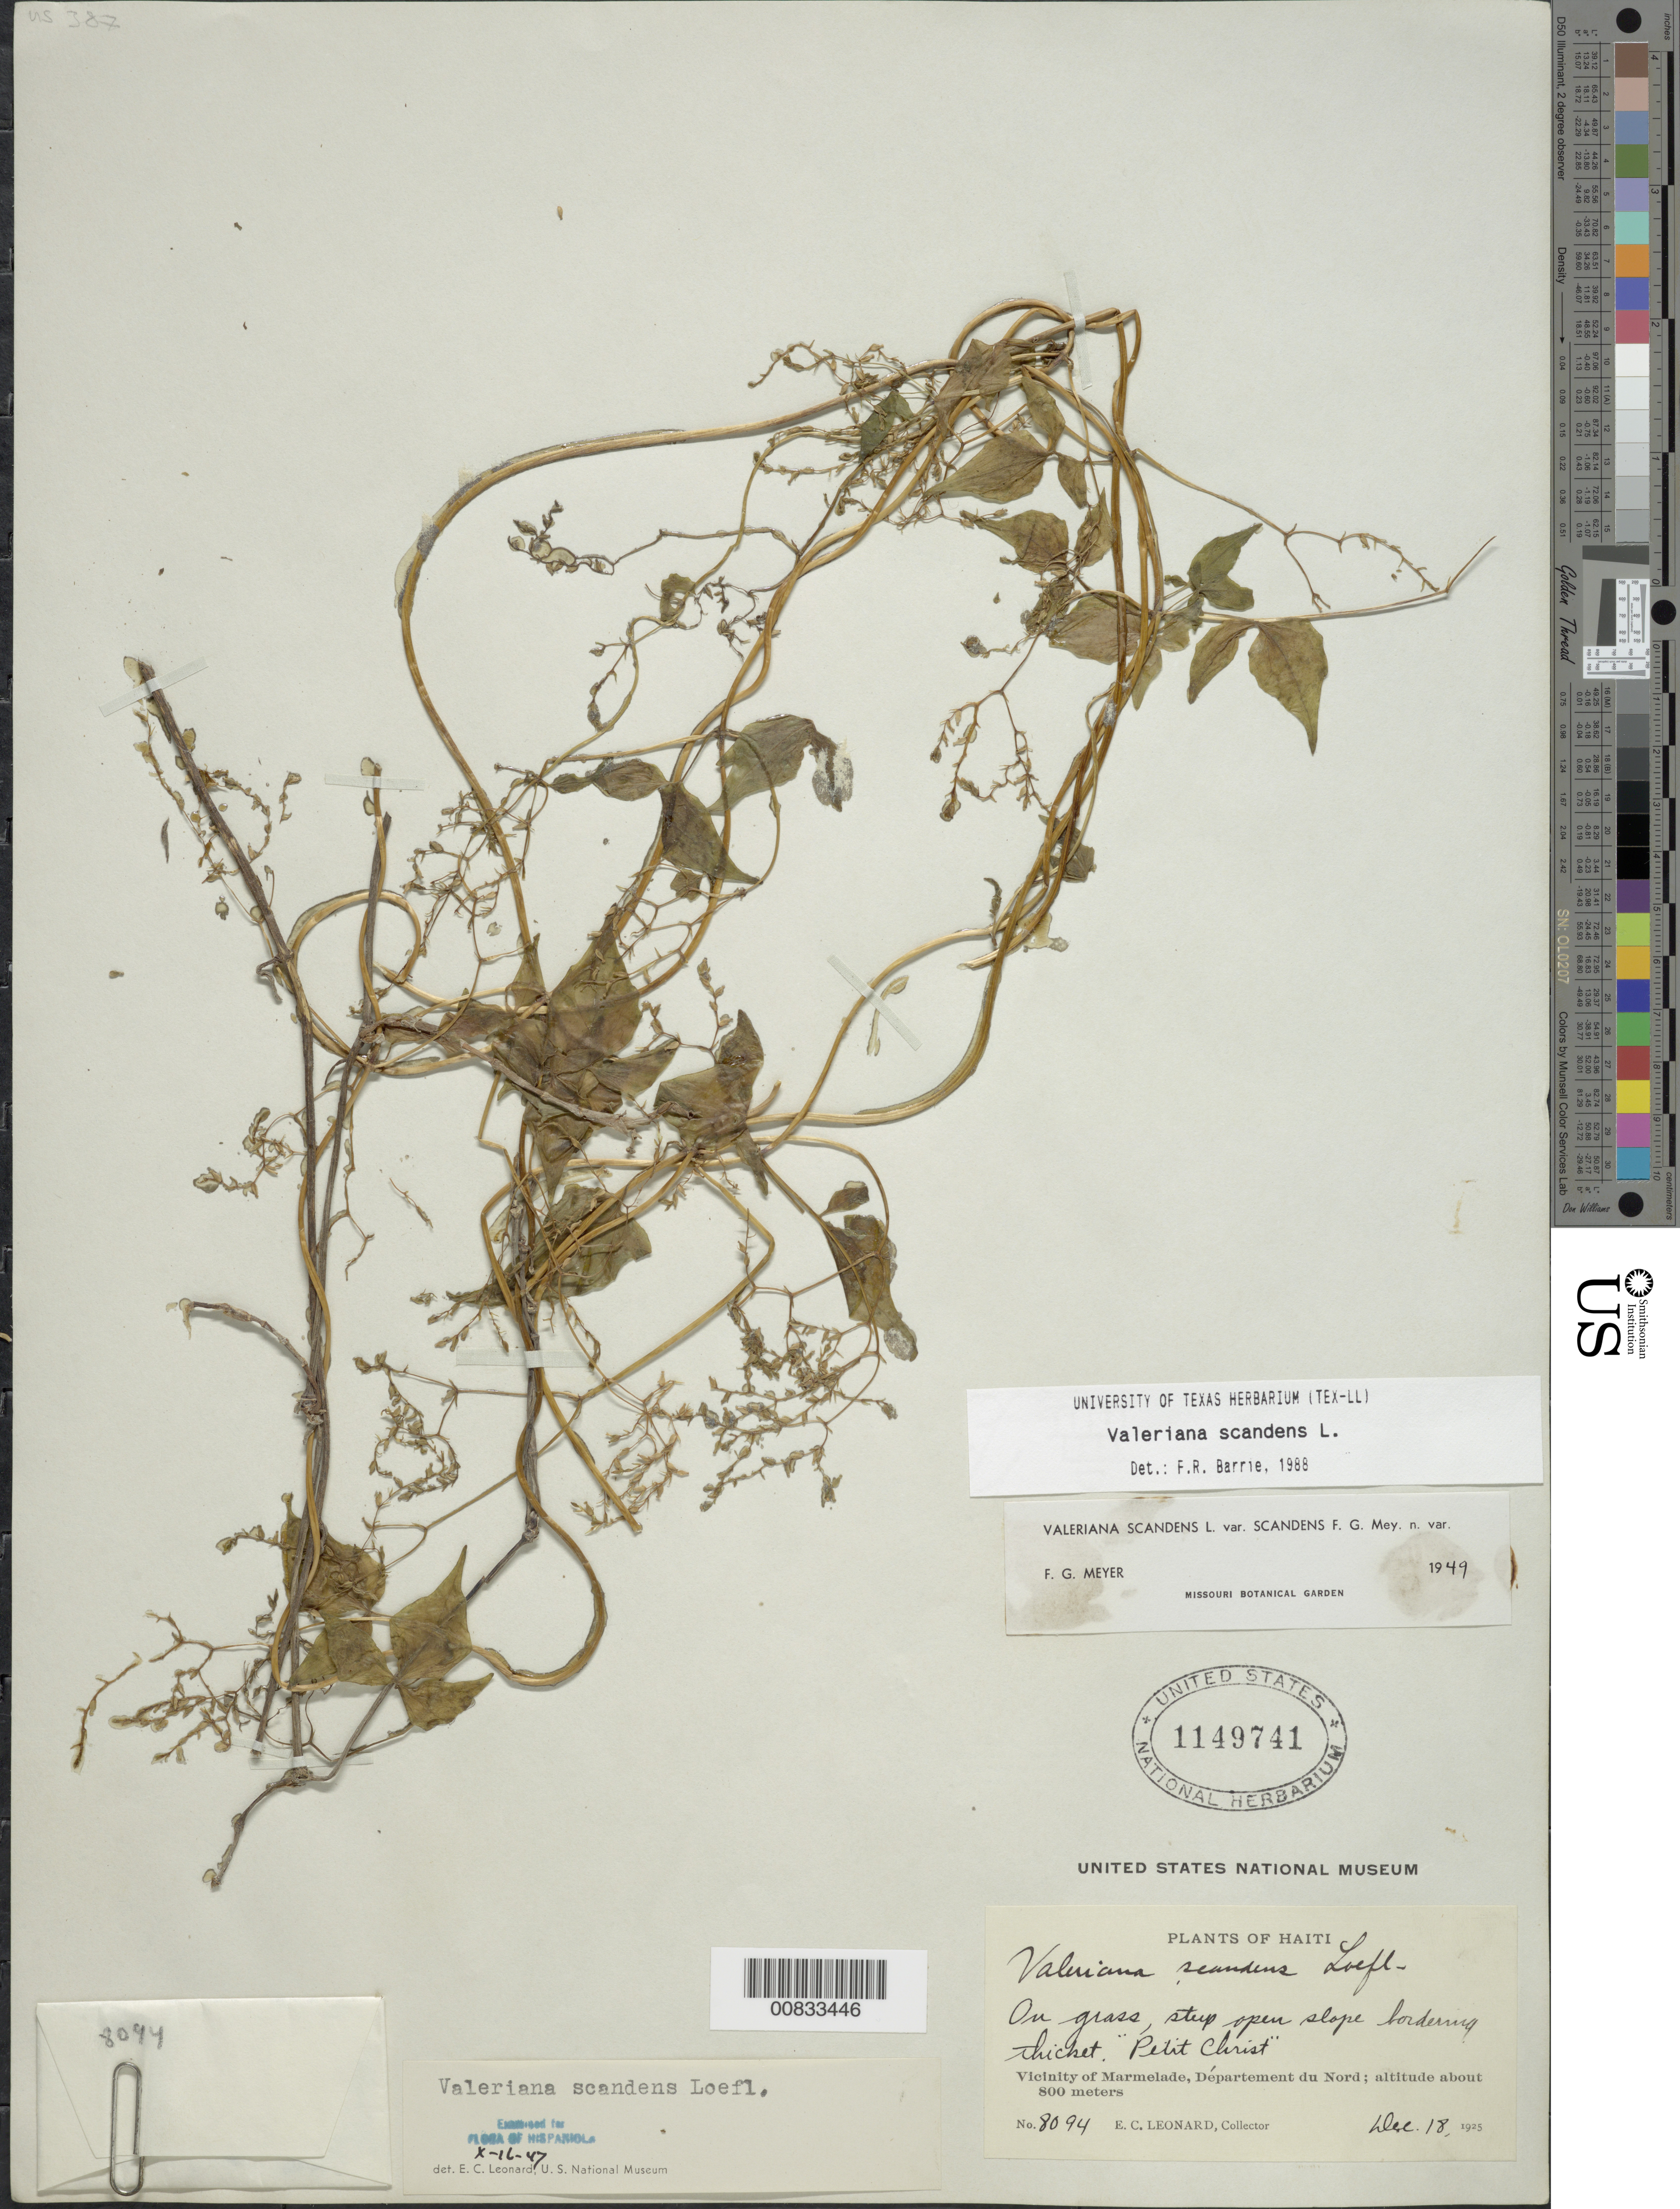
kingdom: Plantae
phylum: Tracheophyta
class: Magnoliopsida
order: Dipsacales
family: Caprifoliaceae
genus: Valeriana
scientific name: Valeriana domingensis x V. scandens L.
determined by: Barrie, F. R.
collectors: E. C. Leonard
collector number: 8094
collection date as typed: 18 Dec 1925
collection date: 1925-12-18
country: Haiti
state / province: Nord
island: Hispaniola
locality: Vicinity of Marmelade, "Petit Christ"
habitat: On grassy, steep open slope bordering thicket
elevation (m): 800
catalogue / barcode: US 1149741